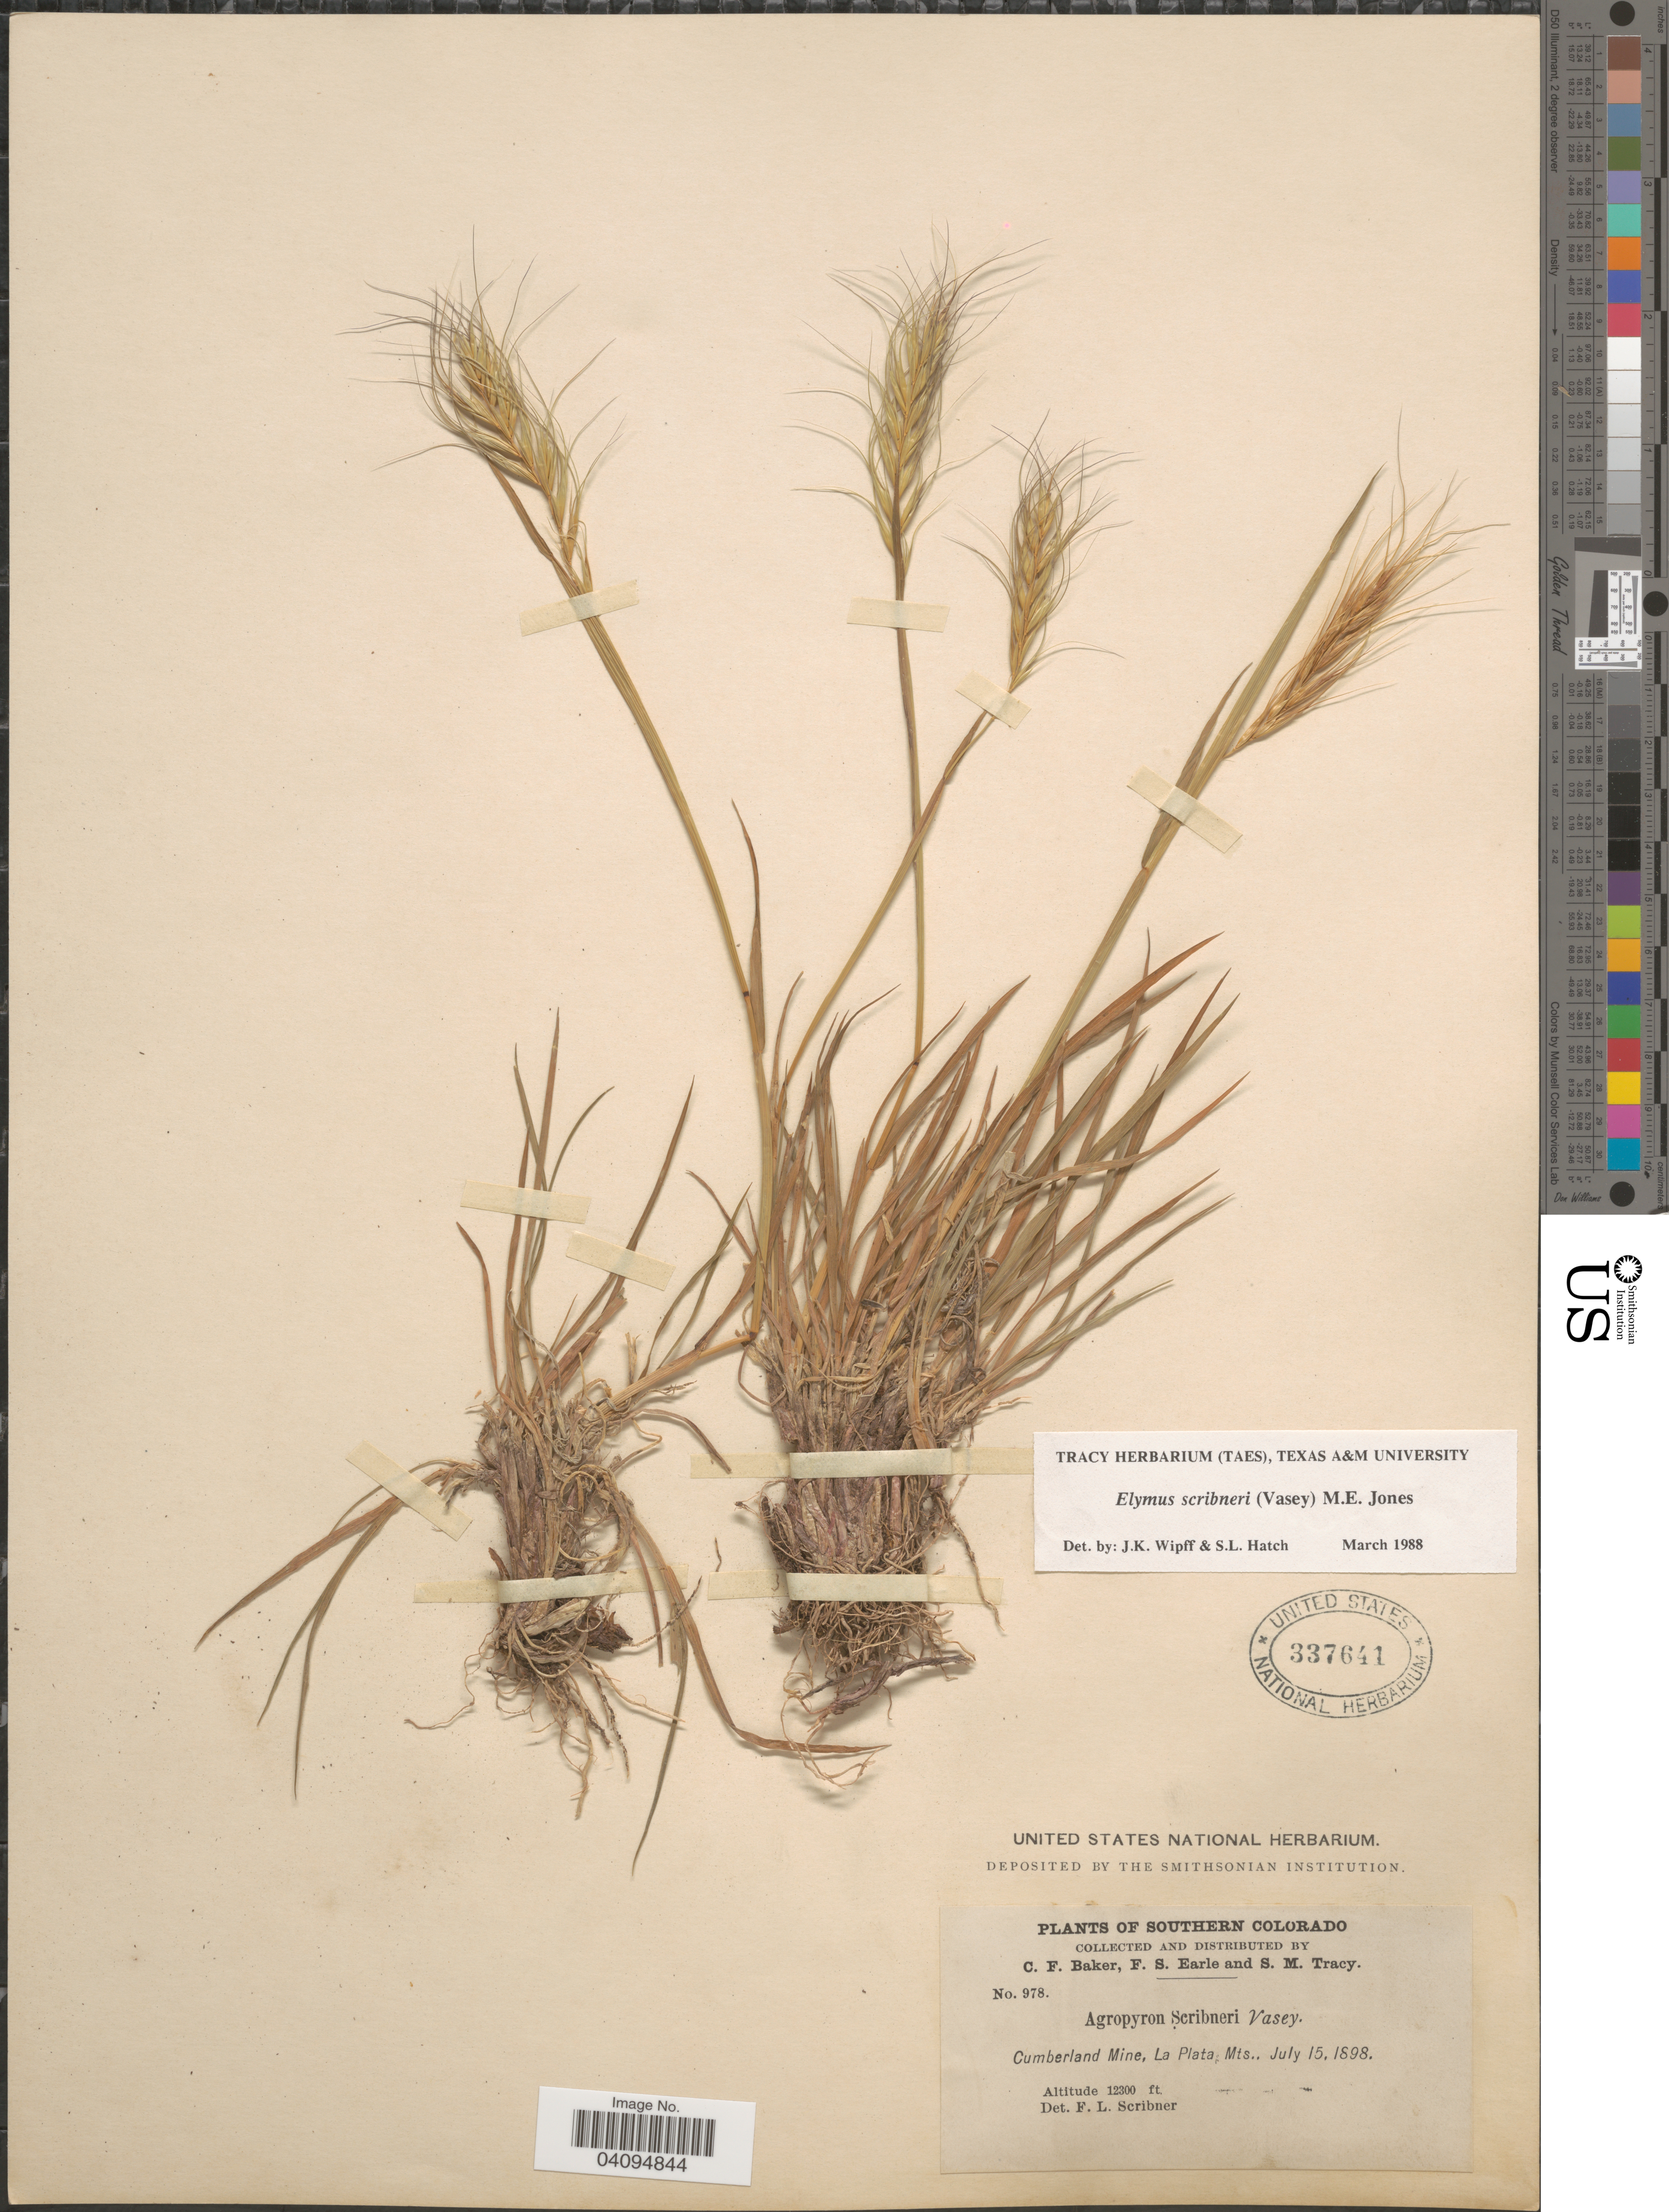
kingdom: Plantae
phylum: Tracheophyta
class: Liliopsida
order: Poales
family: Poaceae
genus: Elymus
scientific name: Elymus scribneri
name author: (Vasey) M.E. Jones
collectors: C. F. Baker, F. S. Earle & S. M. Tracy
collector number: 978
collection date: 1898-07-15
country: United States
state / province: Colorado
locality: Southern Colorado. Cumberland Mine, La Plata Mts.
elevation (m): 3749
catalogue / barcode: US 337641